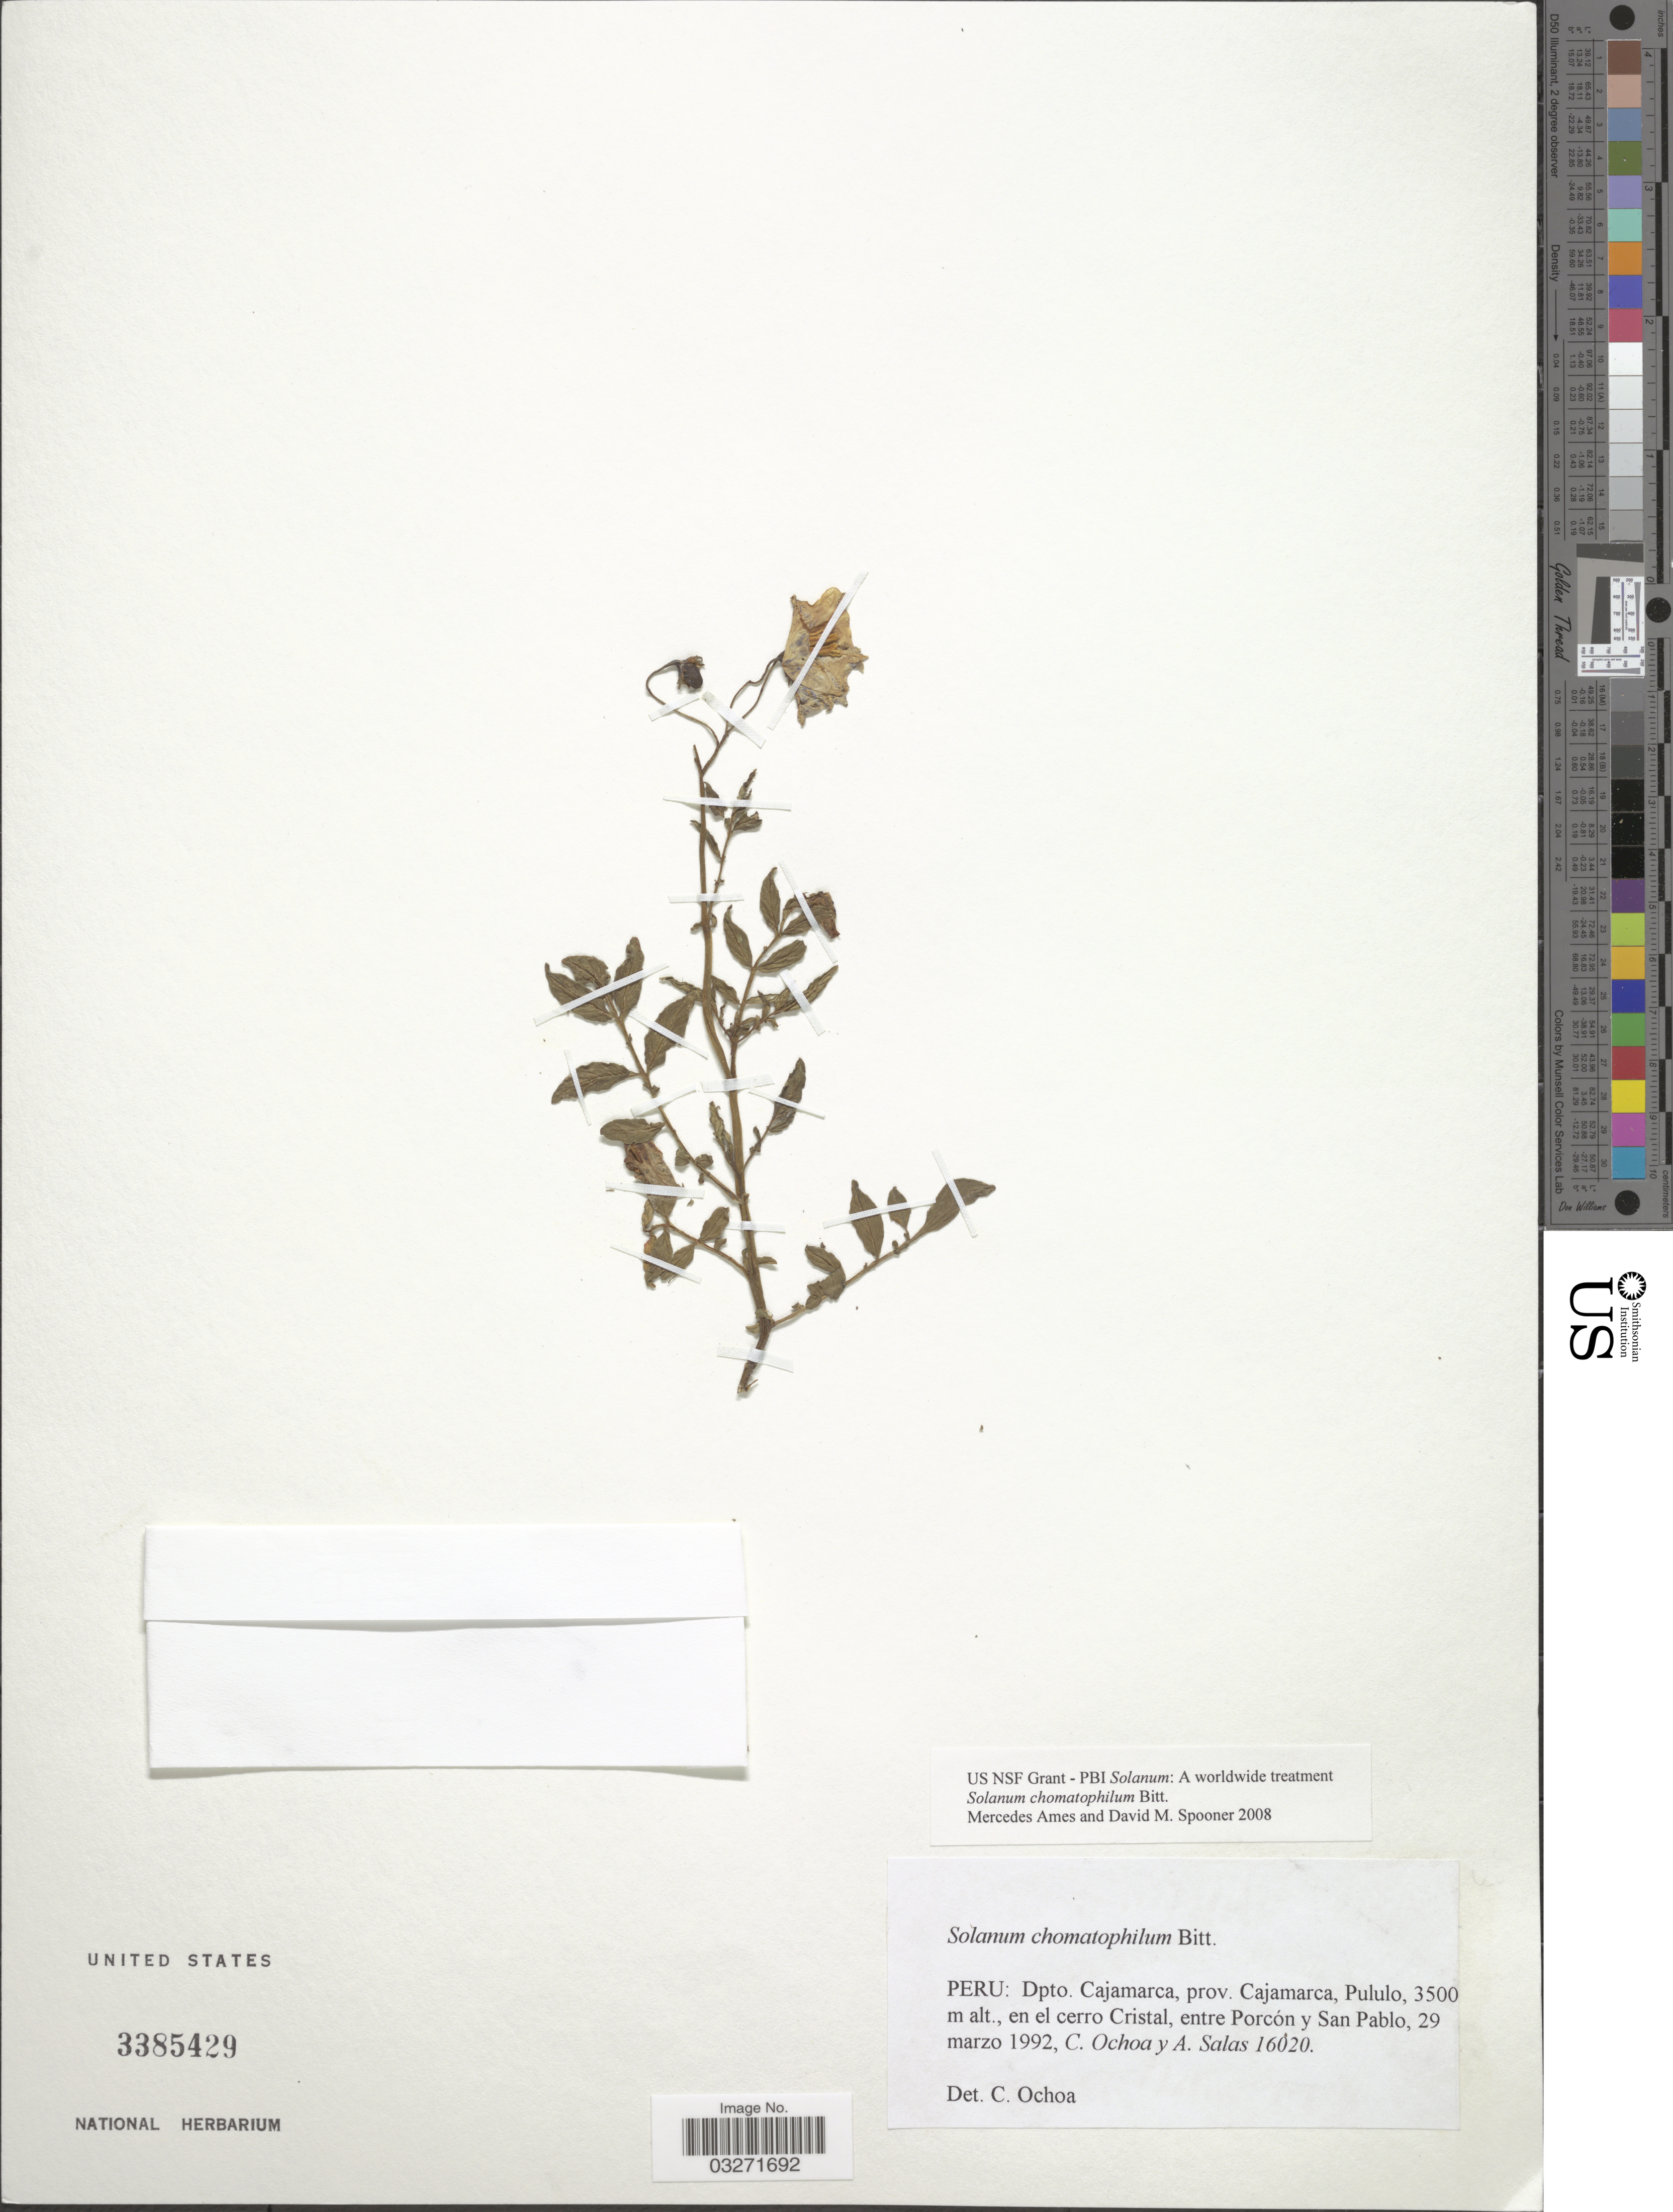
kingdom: Plantae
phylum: Tracheophyta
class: Magnoliopsida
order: Solanales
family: Solanaceae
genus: Solanum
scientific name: Solanum chomatophilum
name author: Bitter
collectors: C. Ochoa & A. Salas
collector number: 16020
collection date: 1992-03-29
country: Peru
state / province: Cajamarca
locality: Dpto. Cajamarca, prov. Cajamarca, Pululo, en el cerro Cristal, entre Porcón y San Pablo.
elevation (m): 3500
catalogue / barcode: US 3385429